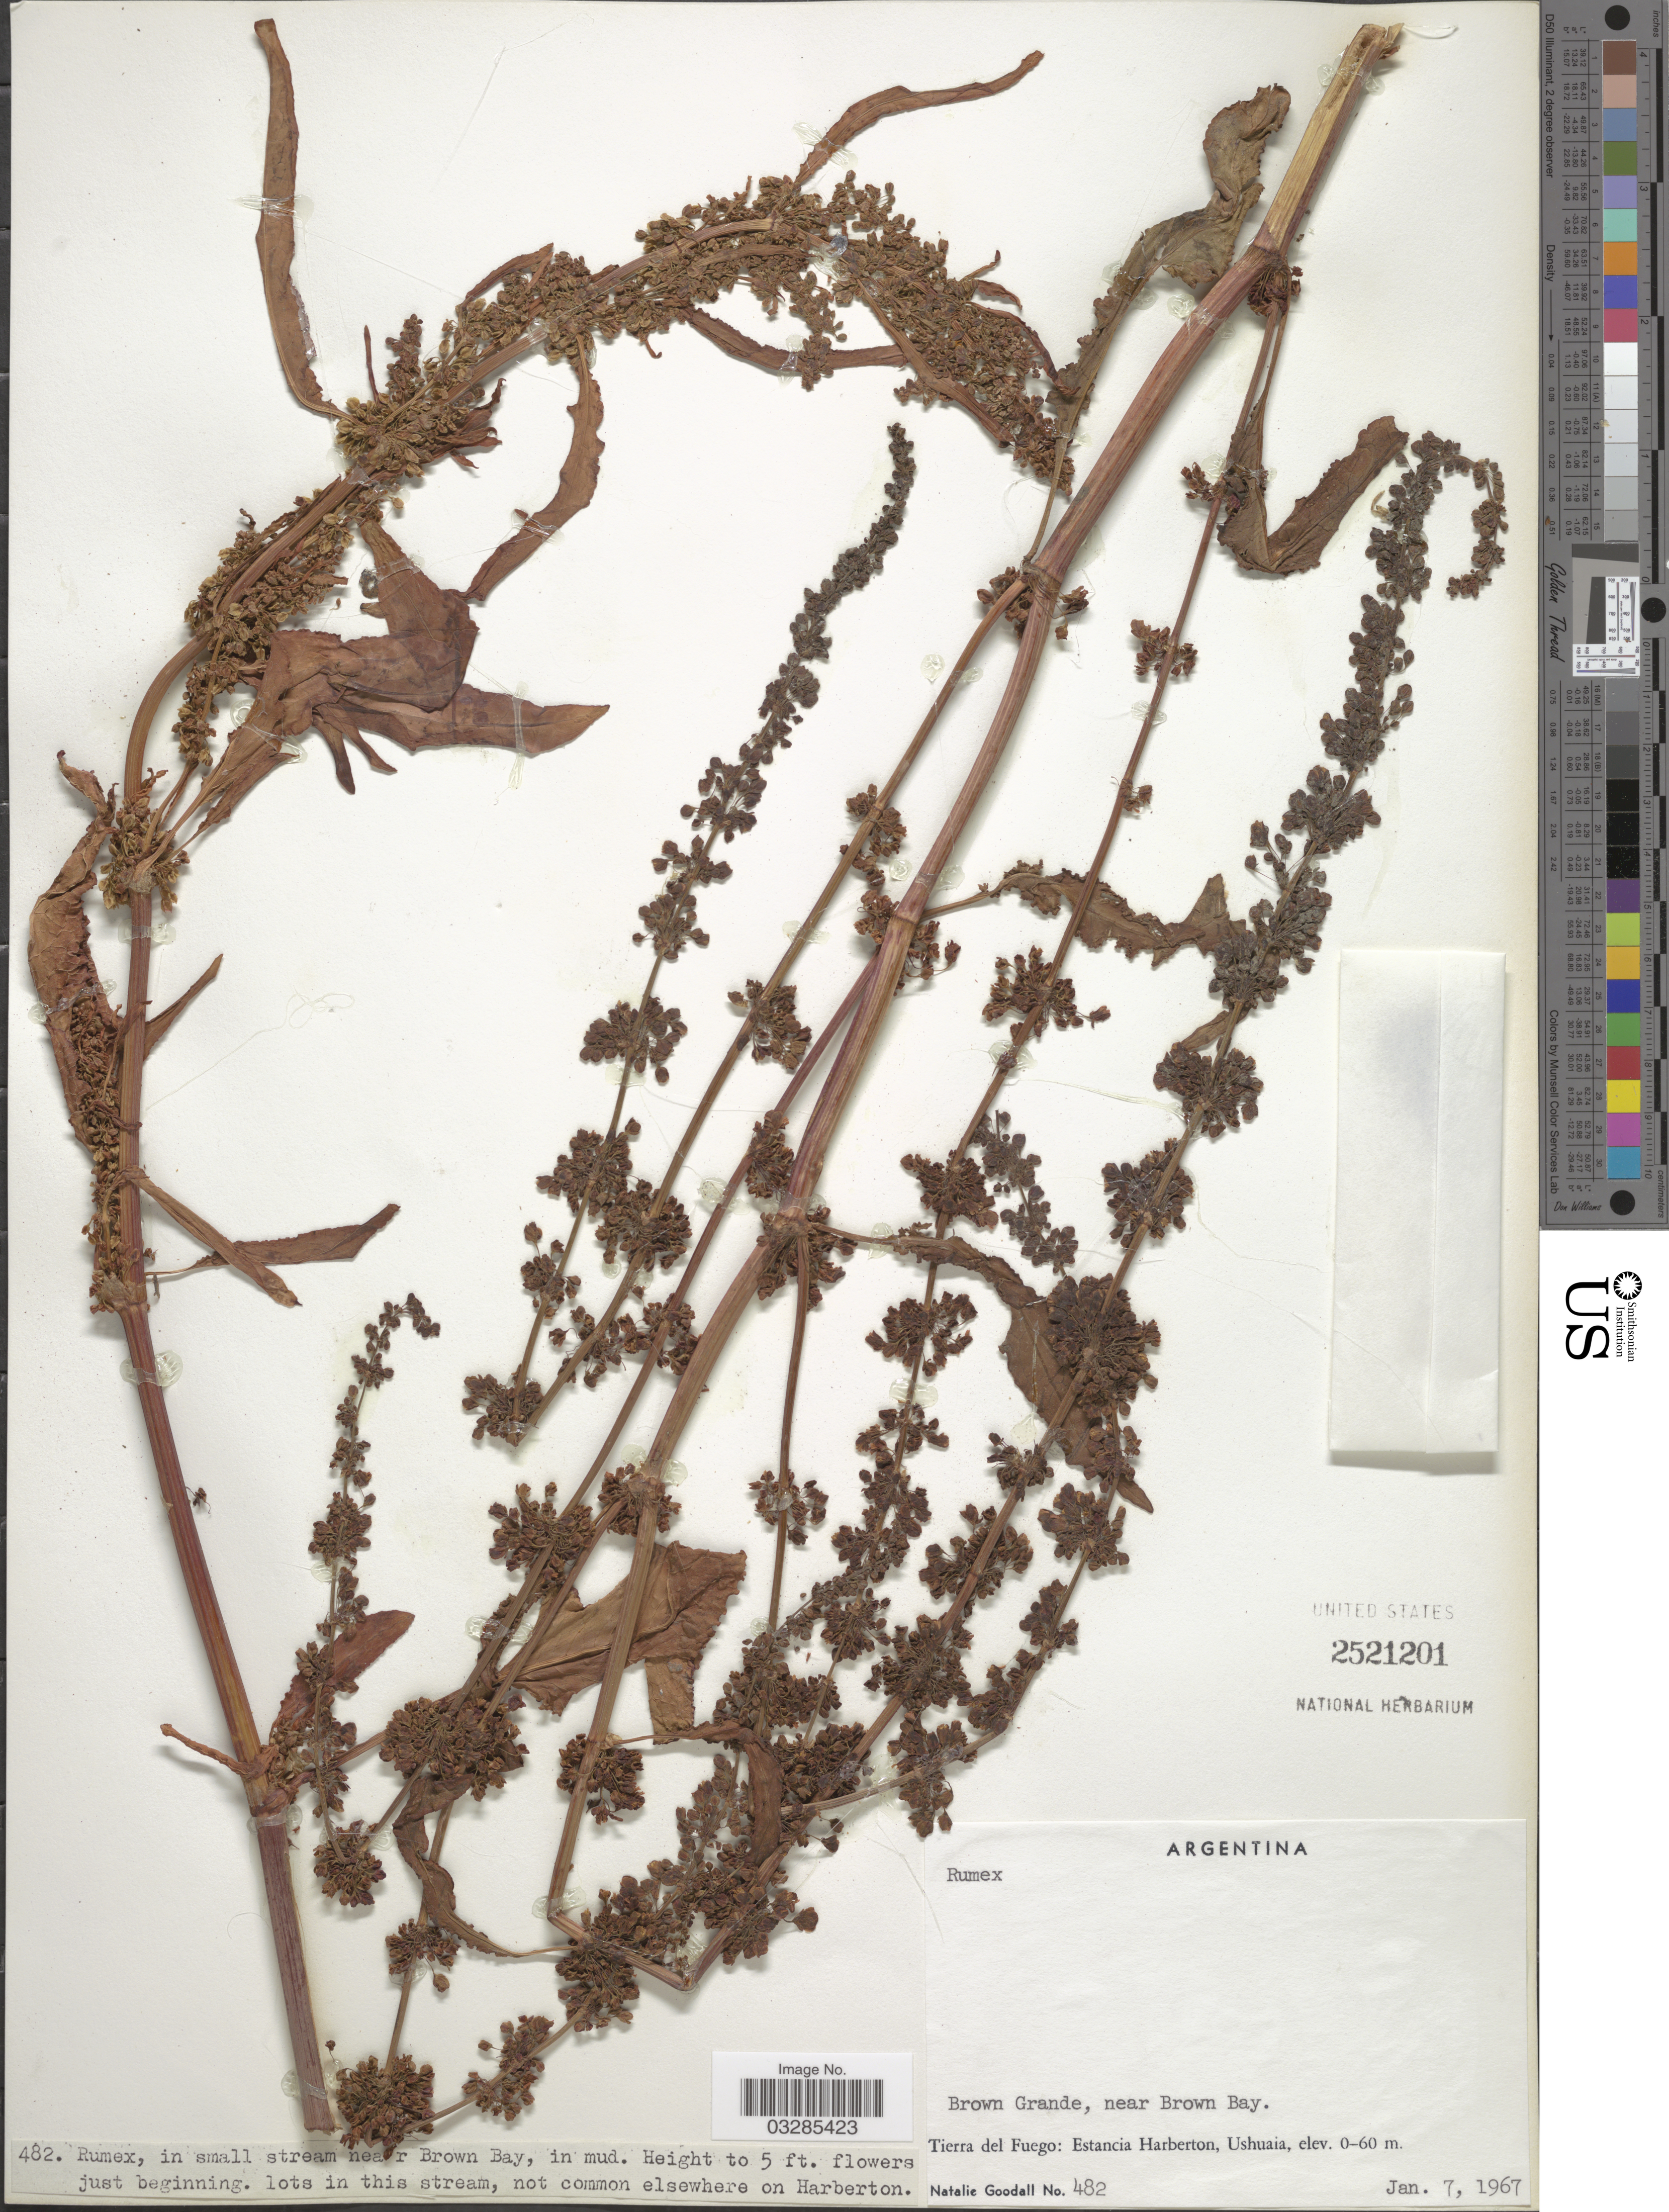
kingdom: Plantae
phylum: Tracheophyta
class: Magnoliopsida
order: Caryophyllales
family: Polygonaceae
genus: Rumex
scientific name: Rumex sp.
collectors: N. Goodall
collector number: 482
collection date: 1967-01-07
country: Argentina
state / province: Tierra del Fuego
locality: Brown Grande, near Brown Bay. Estancia Harberton, Ushuaia. In small stream near Brown Bay.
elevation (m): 0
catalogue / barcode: US 2521201